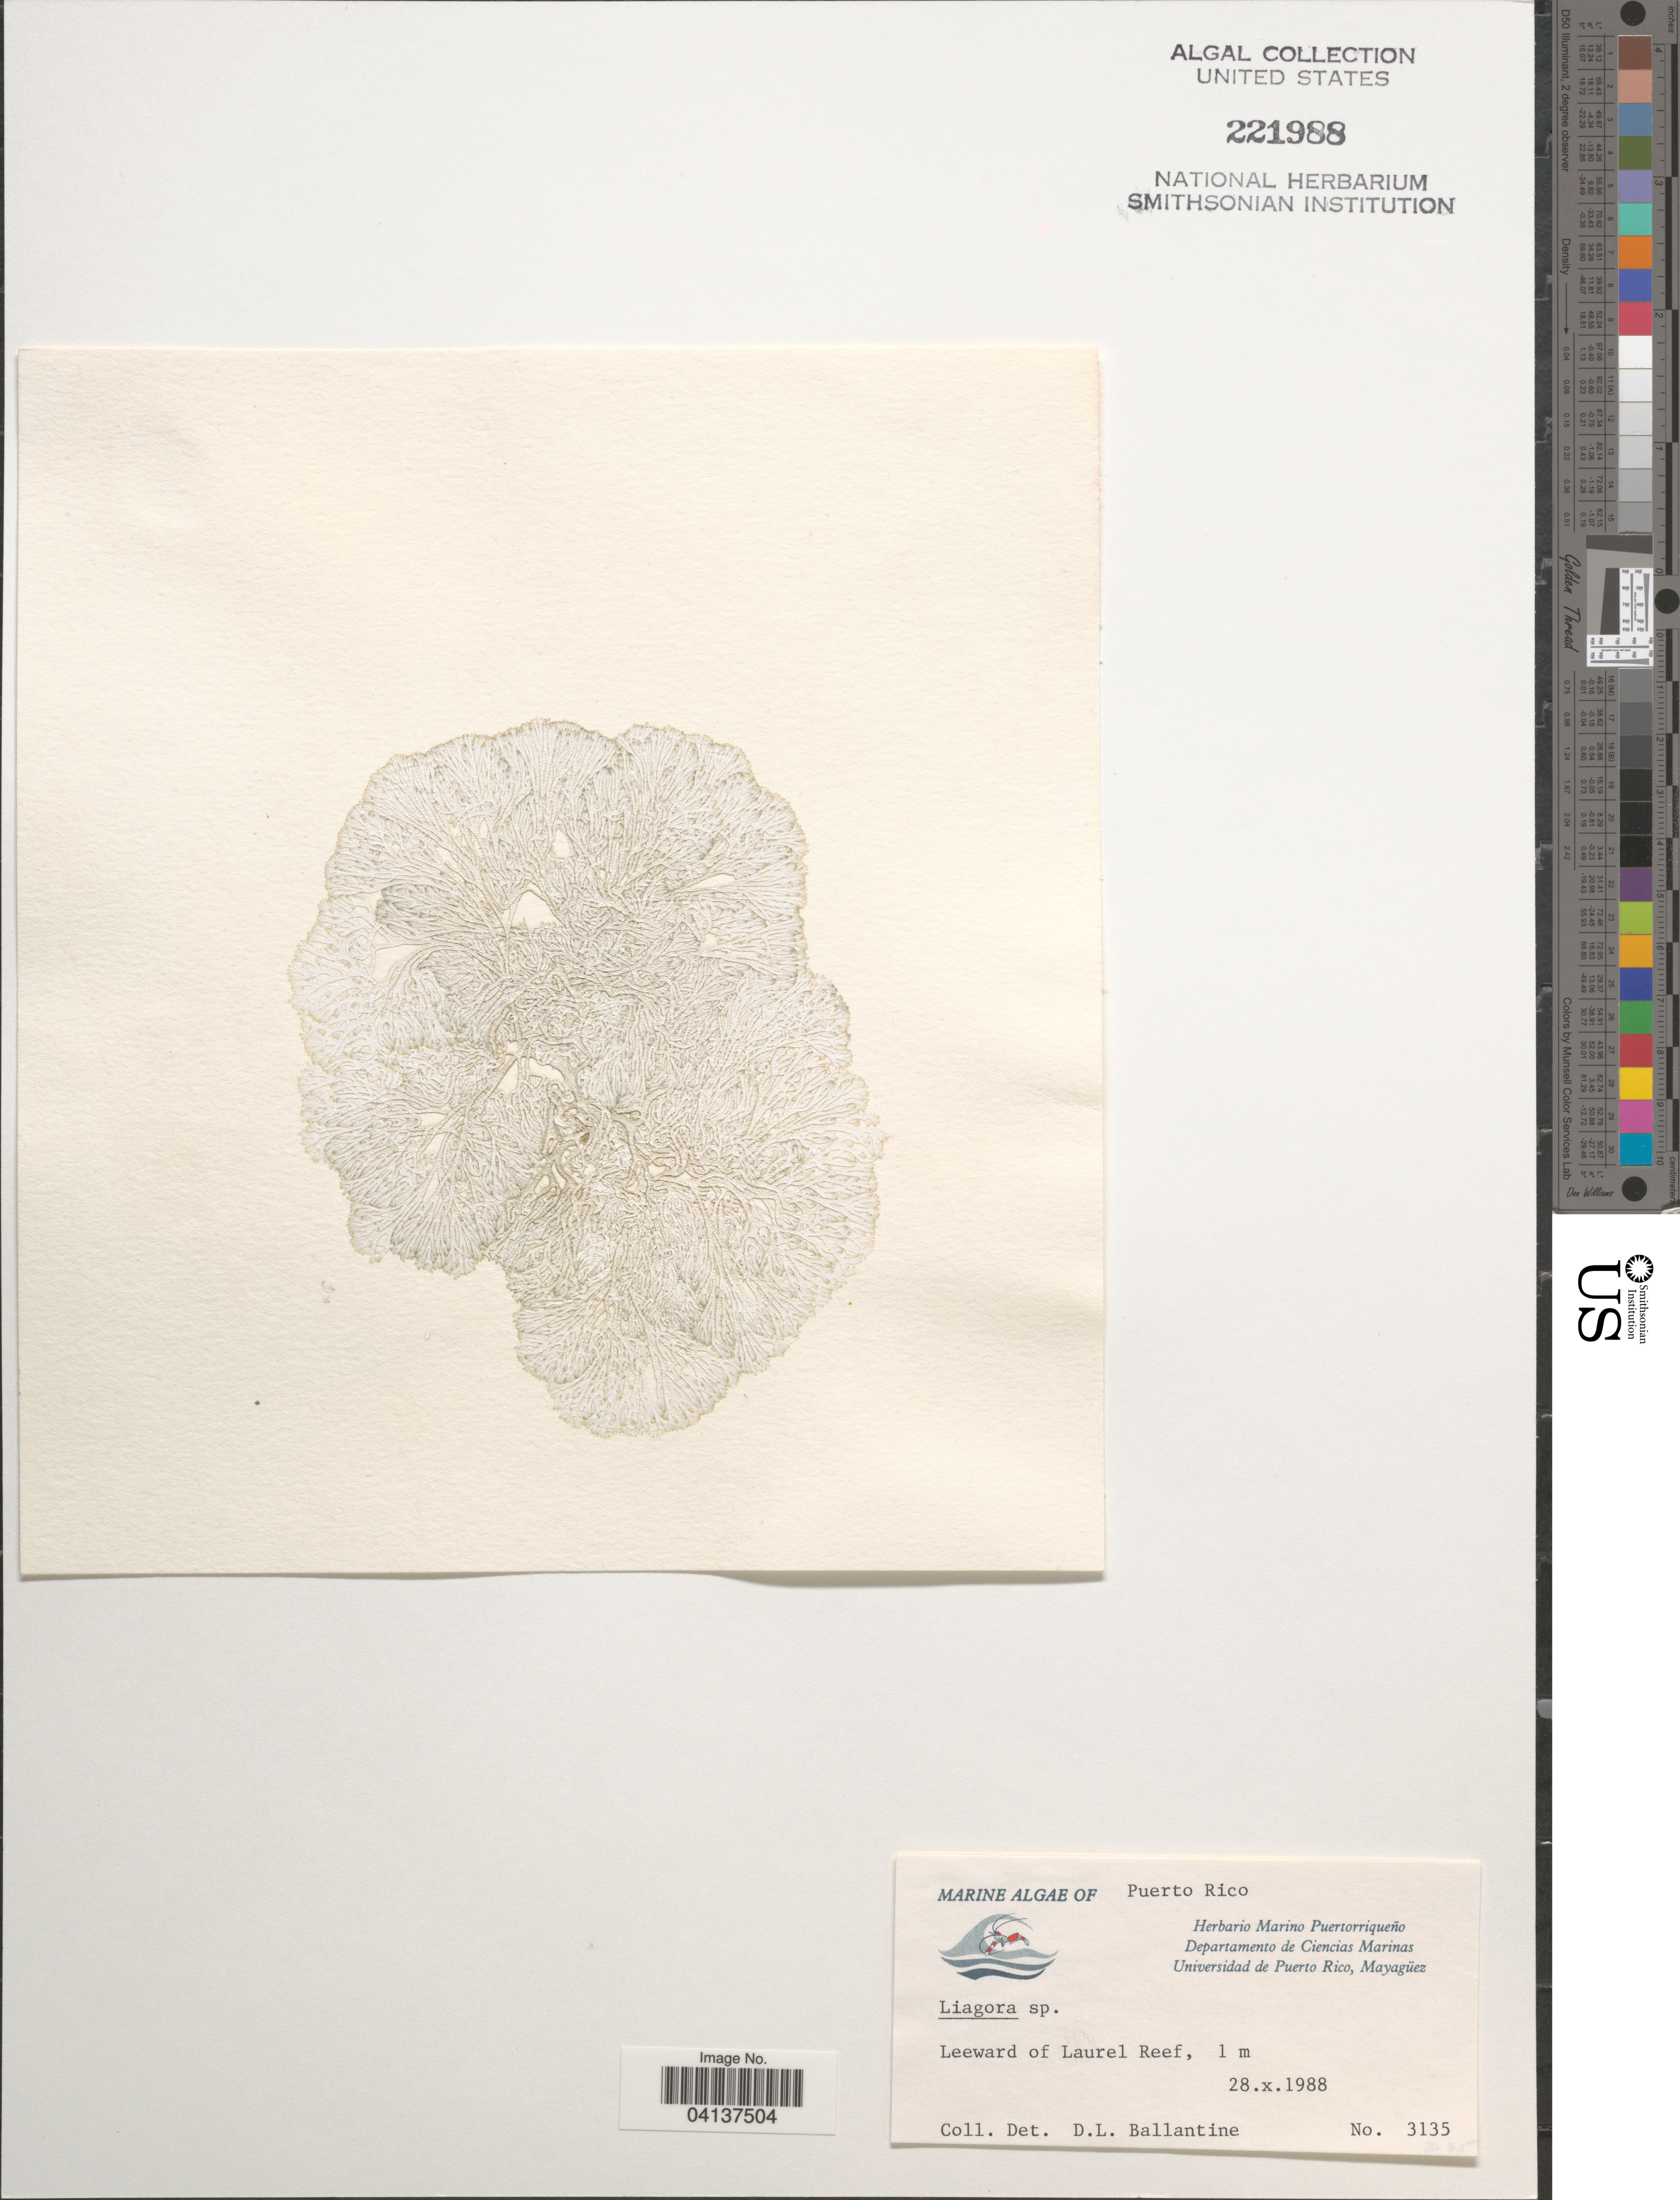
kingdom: Plantae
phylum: Rhodophyta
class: Florideophyceae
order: Nemaliales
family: Liagoraceae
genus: Liagora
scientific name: Liagora sp.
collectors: D.L. Ballantine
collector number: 3135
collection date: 1988-10-28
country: Puerto Rico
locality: Leeward of Laurel Reef.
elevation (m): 1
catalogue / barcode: US 221988